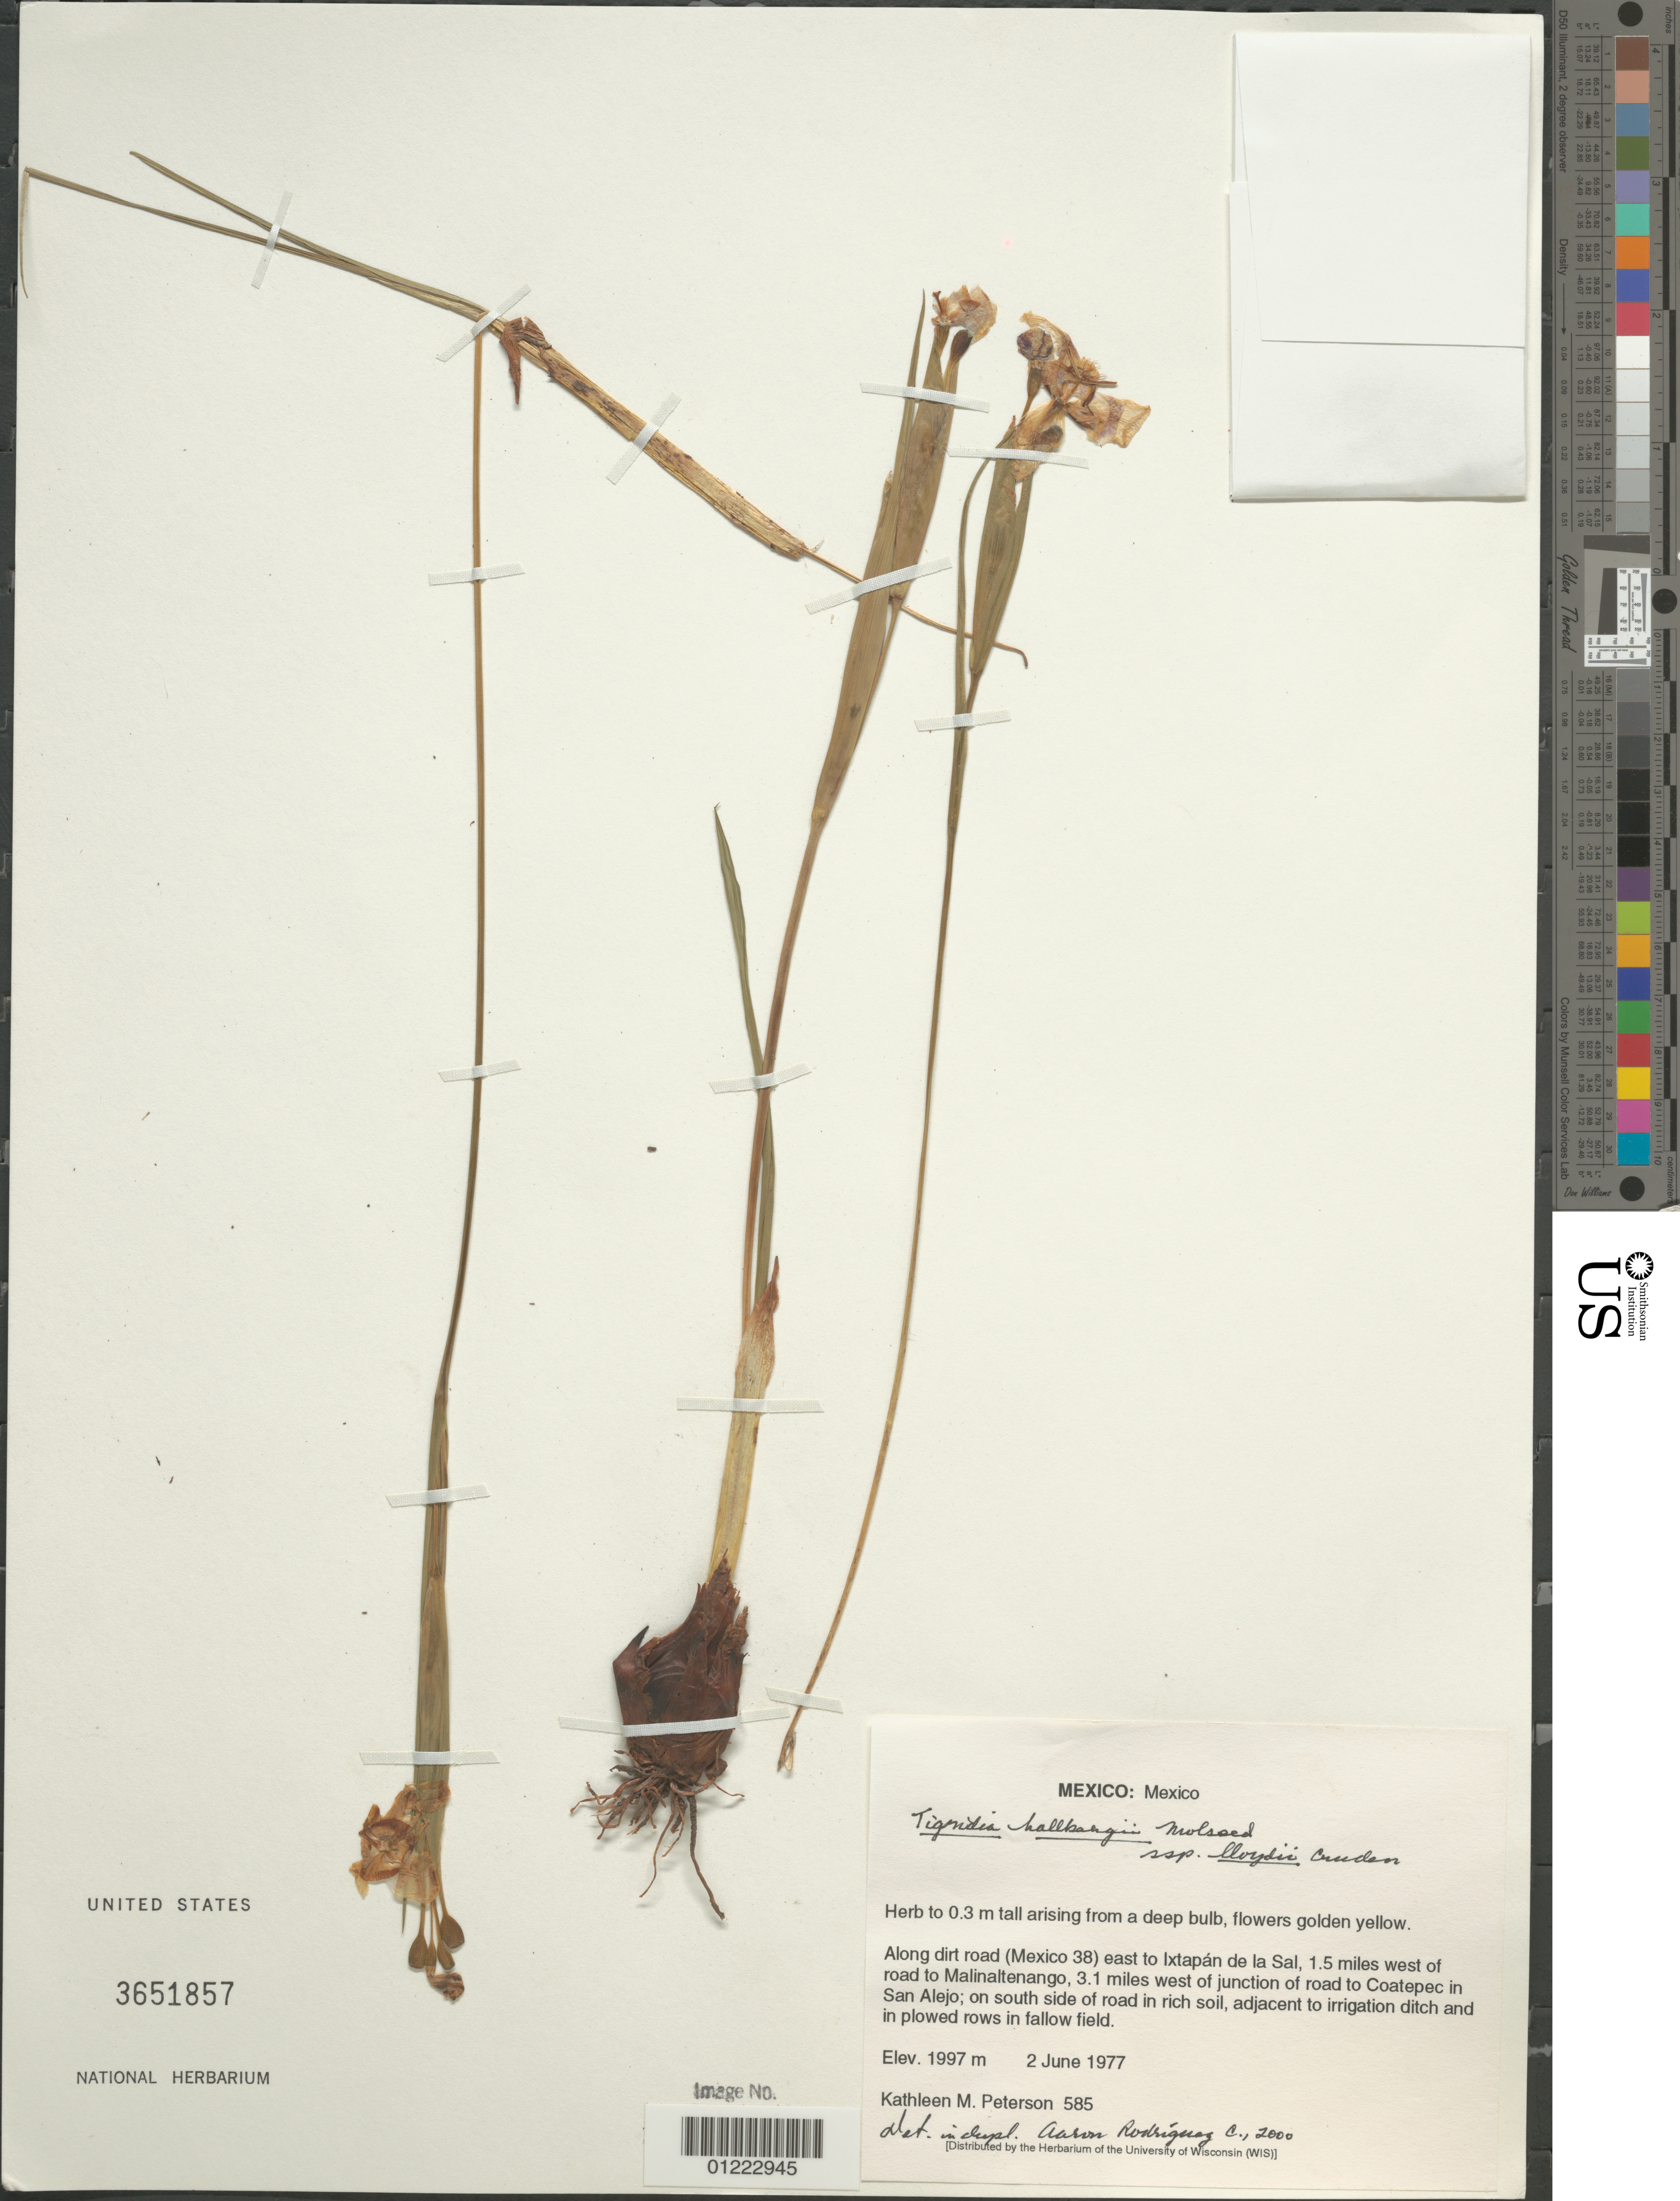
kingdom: Plantae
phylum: Tracheophyta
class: Liliopsida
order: Asparagales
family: Iridaceae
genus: Tigridia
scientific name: Tigridia hallbergii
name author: Molseed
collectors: K. Peterson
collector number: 585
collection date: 1977-06-02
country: Mexico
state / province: México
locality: Along dirt road (Mexico 38) east to Ixtapan de la Sal, 1.5 miles west of road to Malinaltenango, 3.1 miles west of junction of road to Coatepec in San Alejo.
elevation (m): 1997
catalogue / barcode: US 3651857